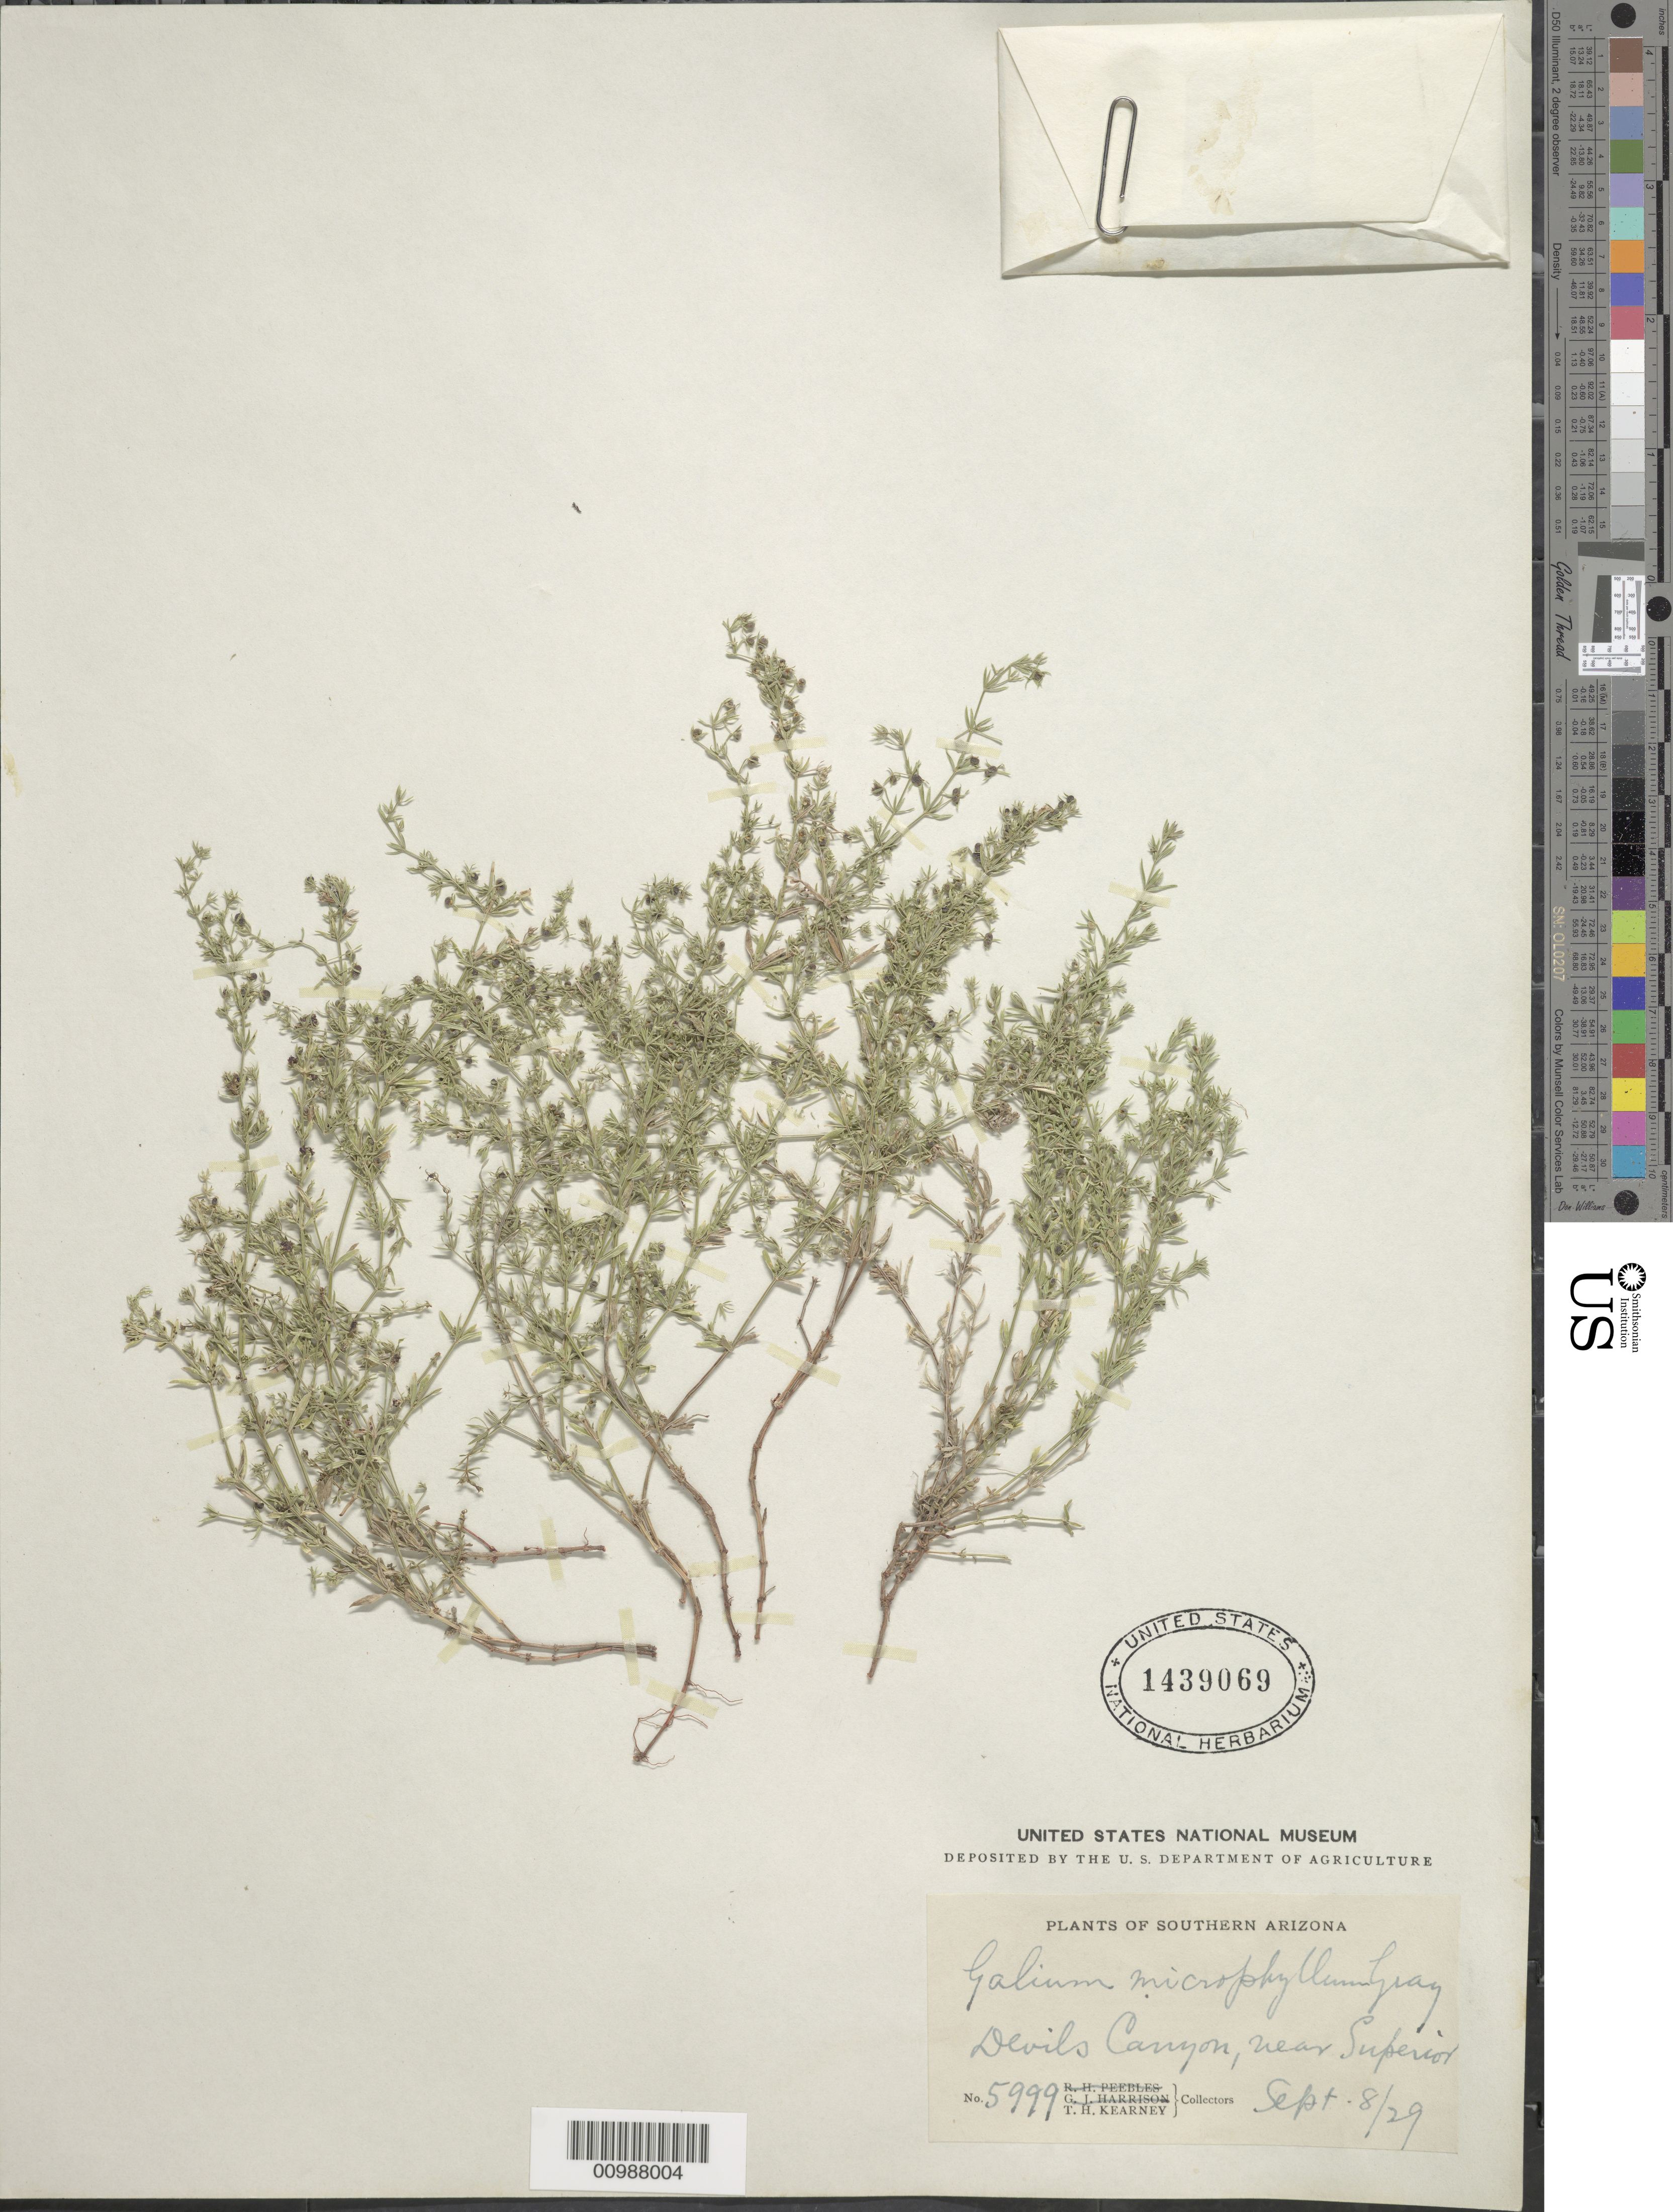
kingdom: Plantae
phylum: Tracheophyta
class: Magnoliopsida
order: Gentianales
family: Rubiaceae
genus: Galium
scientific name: Galium microphyllum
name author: A. Gray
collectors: T. H. Kearney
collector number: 5999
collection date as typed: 08 Sep 1829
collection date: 1829-09-08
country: United States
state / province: Arizona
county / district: Pinal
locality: Devil's Canyon, near Superior.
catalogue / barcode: US 1439069